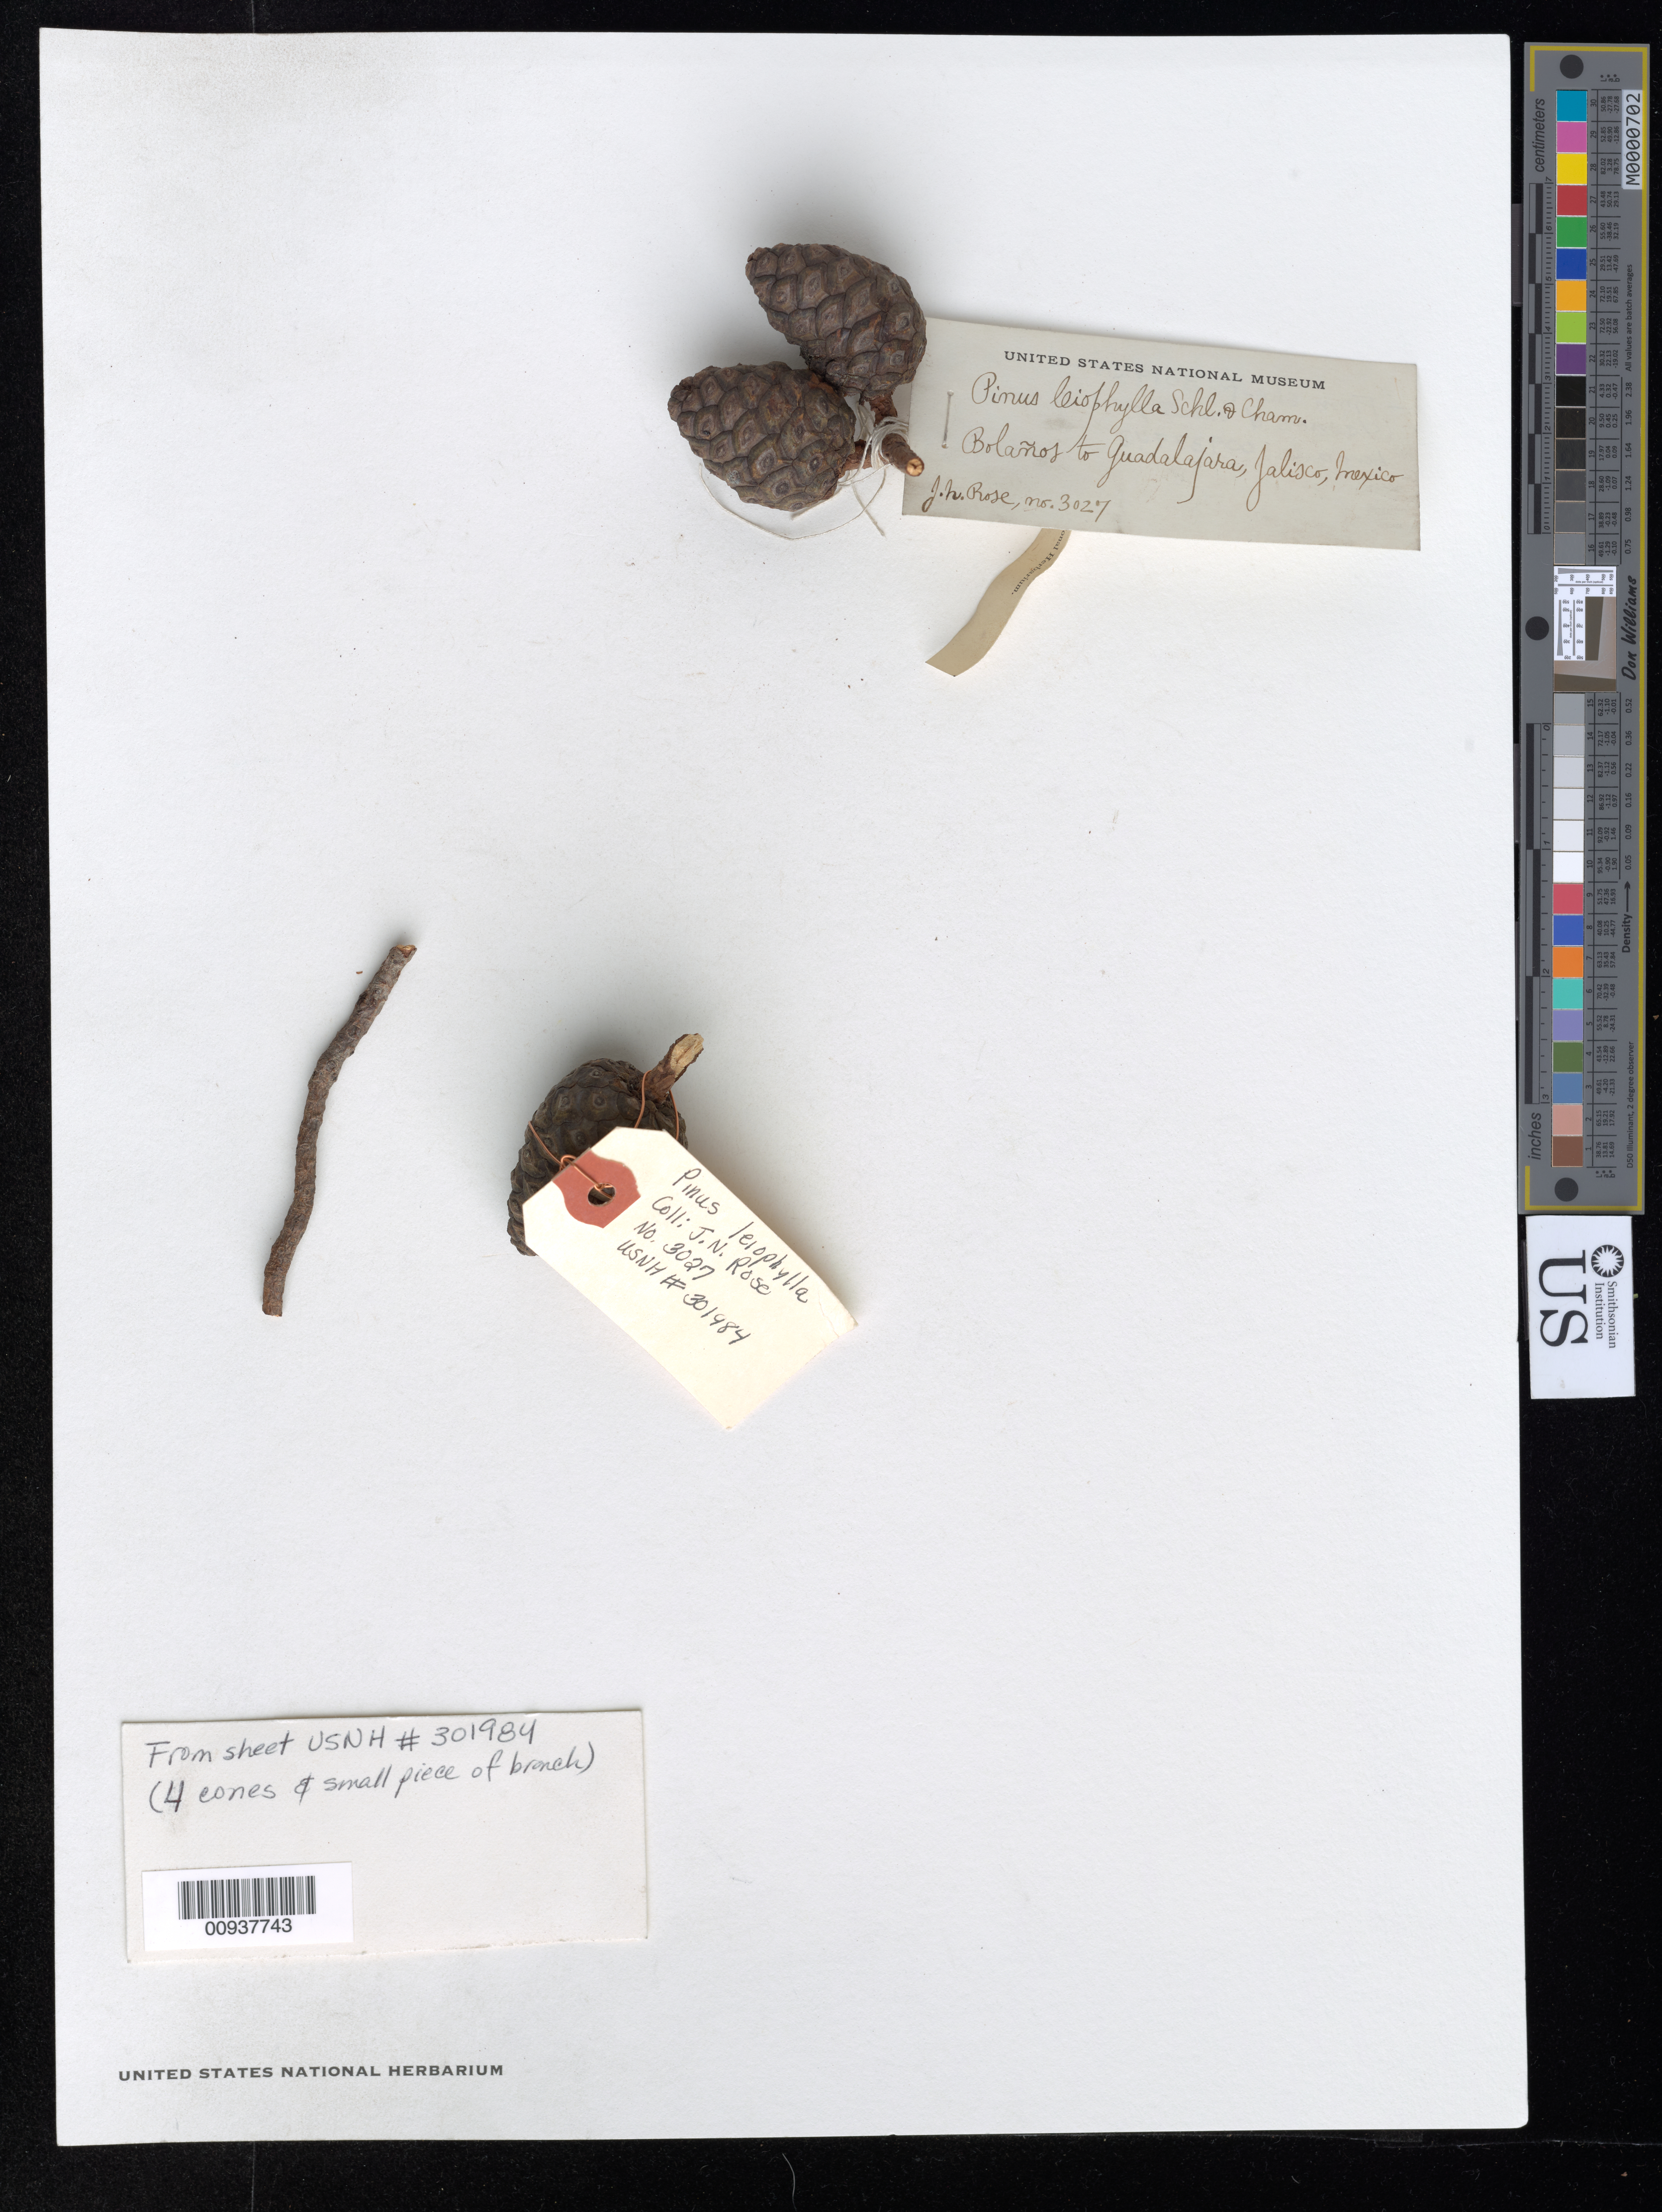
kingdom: Plantae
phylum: Tracheophyta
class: Pinopsida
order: Pinales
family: Pinaceae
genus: Pinus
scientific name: Pinus leiophylla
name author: Schiede ex Schltdl. & Cham.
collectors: J. N. Rose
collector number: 3027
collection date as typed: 20 Sep 1897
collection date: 1897-09-20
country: Mexico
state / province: Jalisco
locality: On road between Bolaños and Guadalajara.